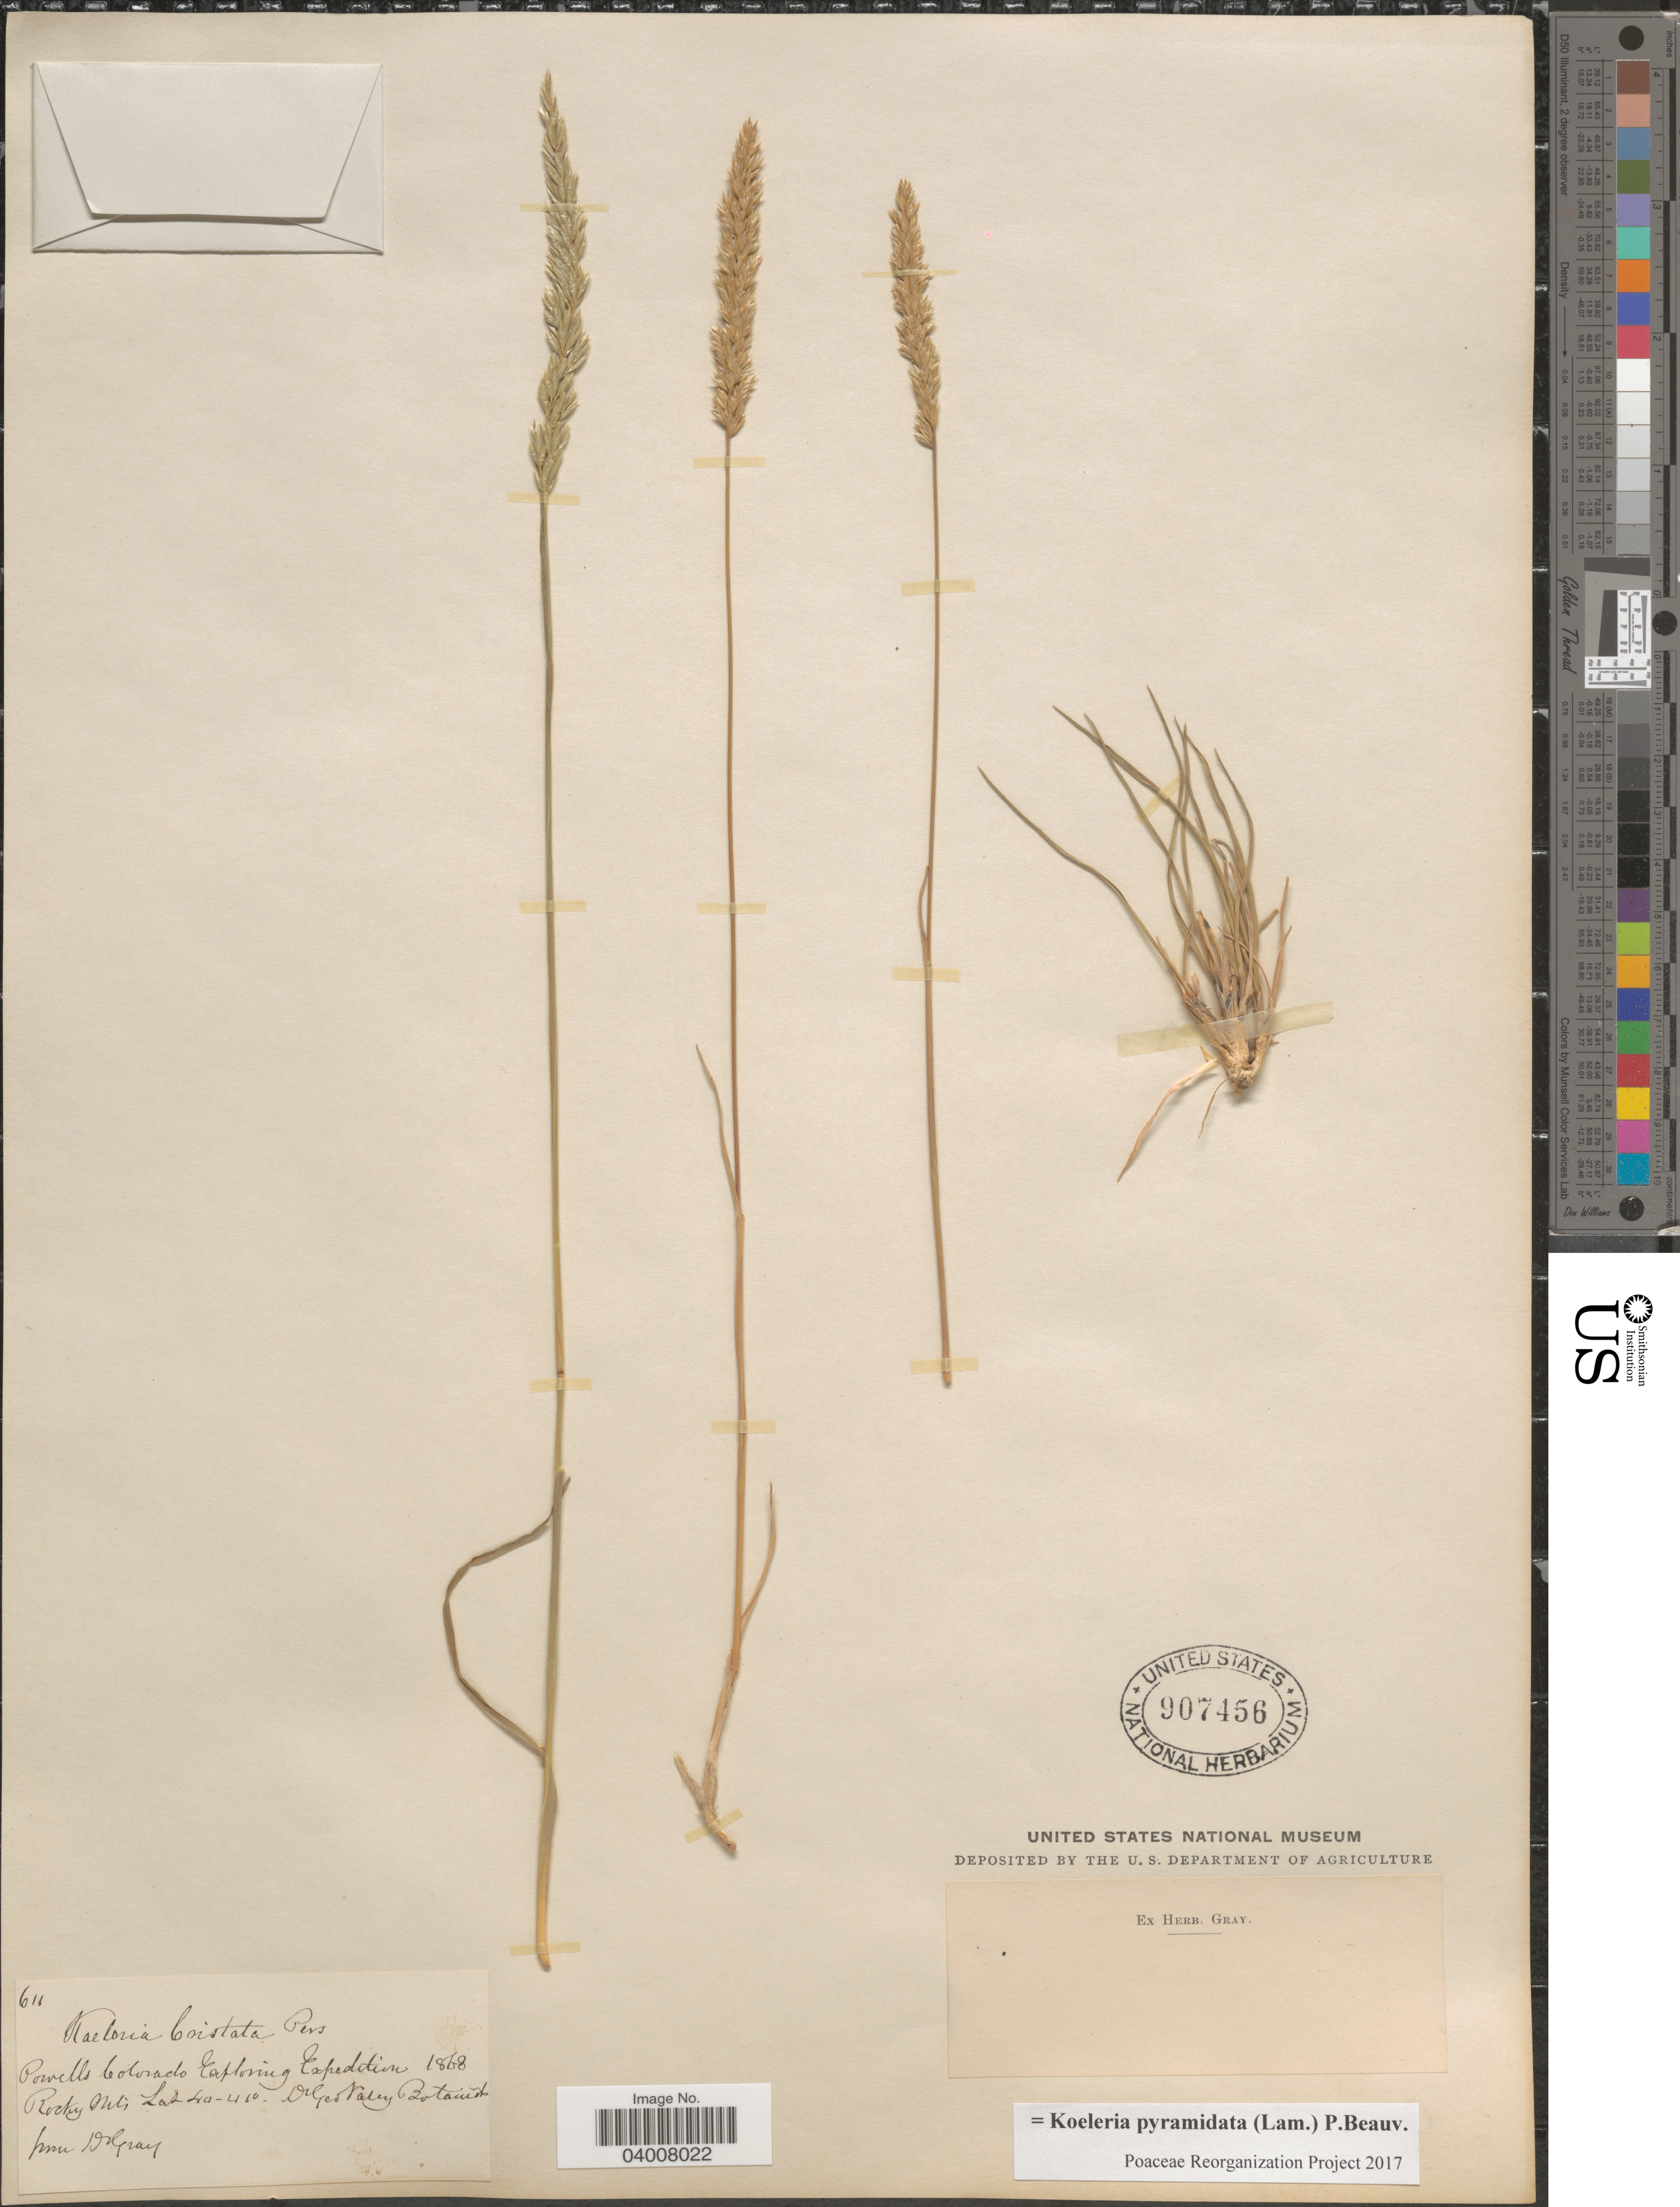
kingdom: Plantae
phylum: Tracheophyta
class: Liliopsida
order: Poales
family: Poaceae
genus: Koeleria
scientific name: Koeleria pyramidata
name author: (Lam.) P. Beauv.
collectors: Gray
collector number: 611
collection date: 1868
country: United States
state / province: Colorado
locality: Rocky Mts.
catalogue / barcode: US 907456